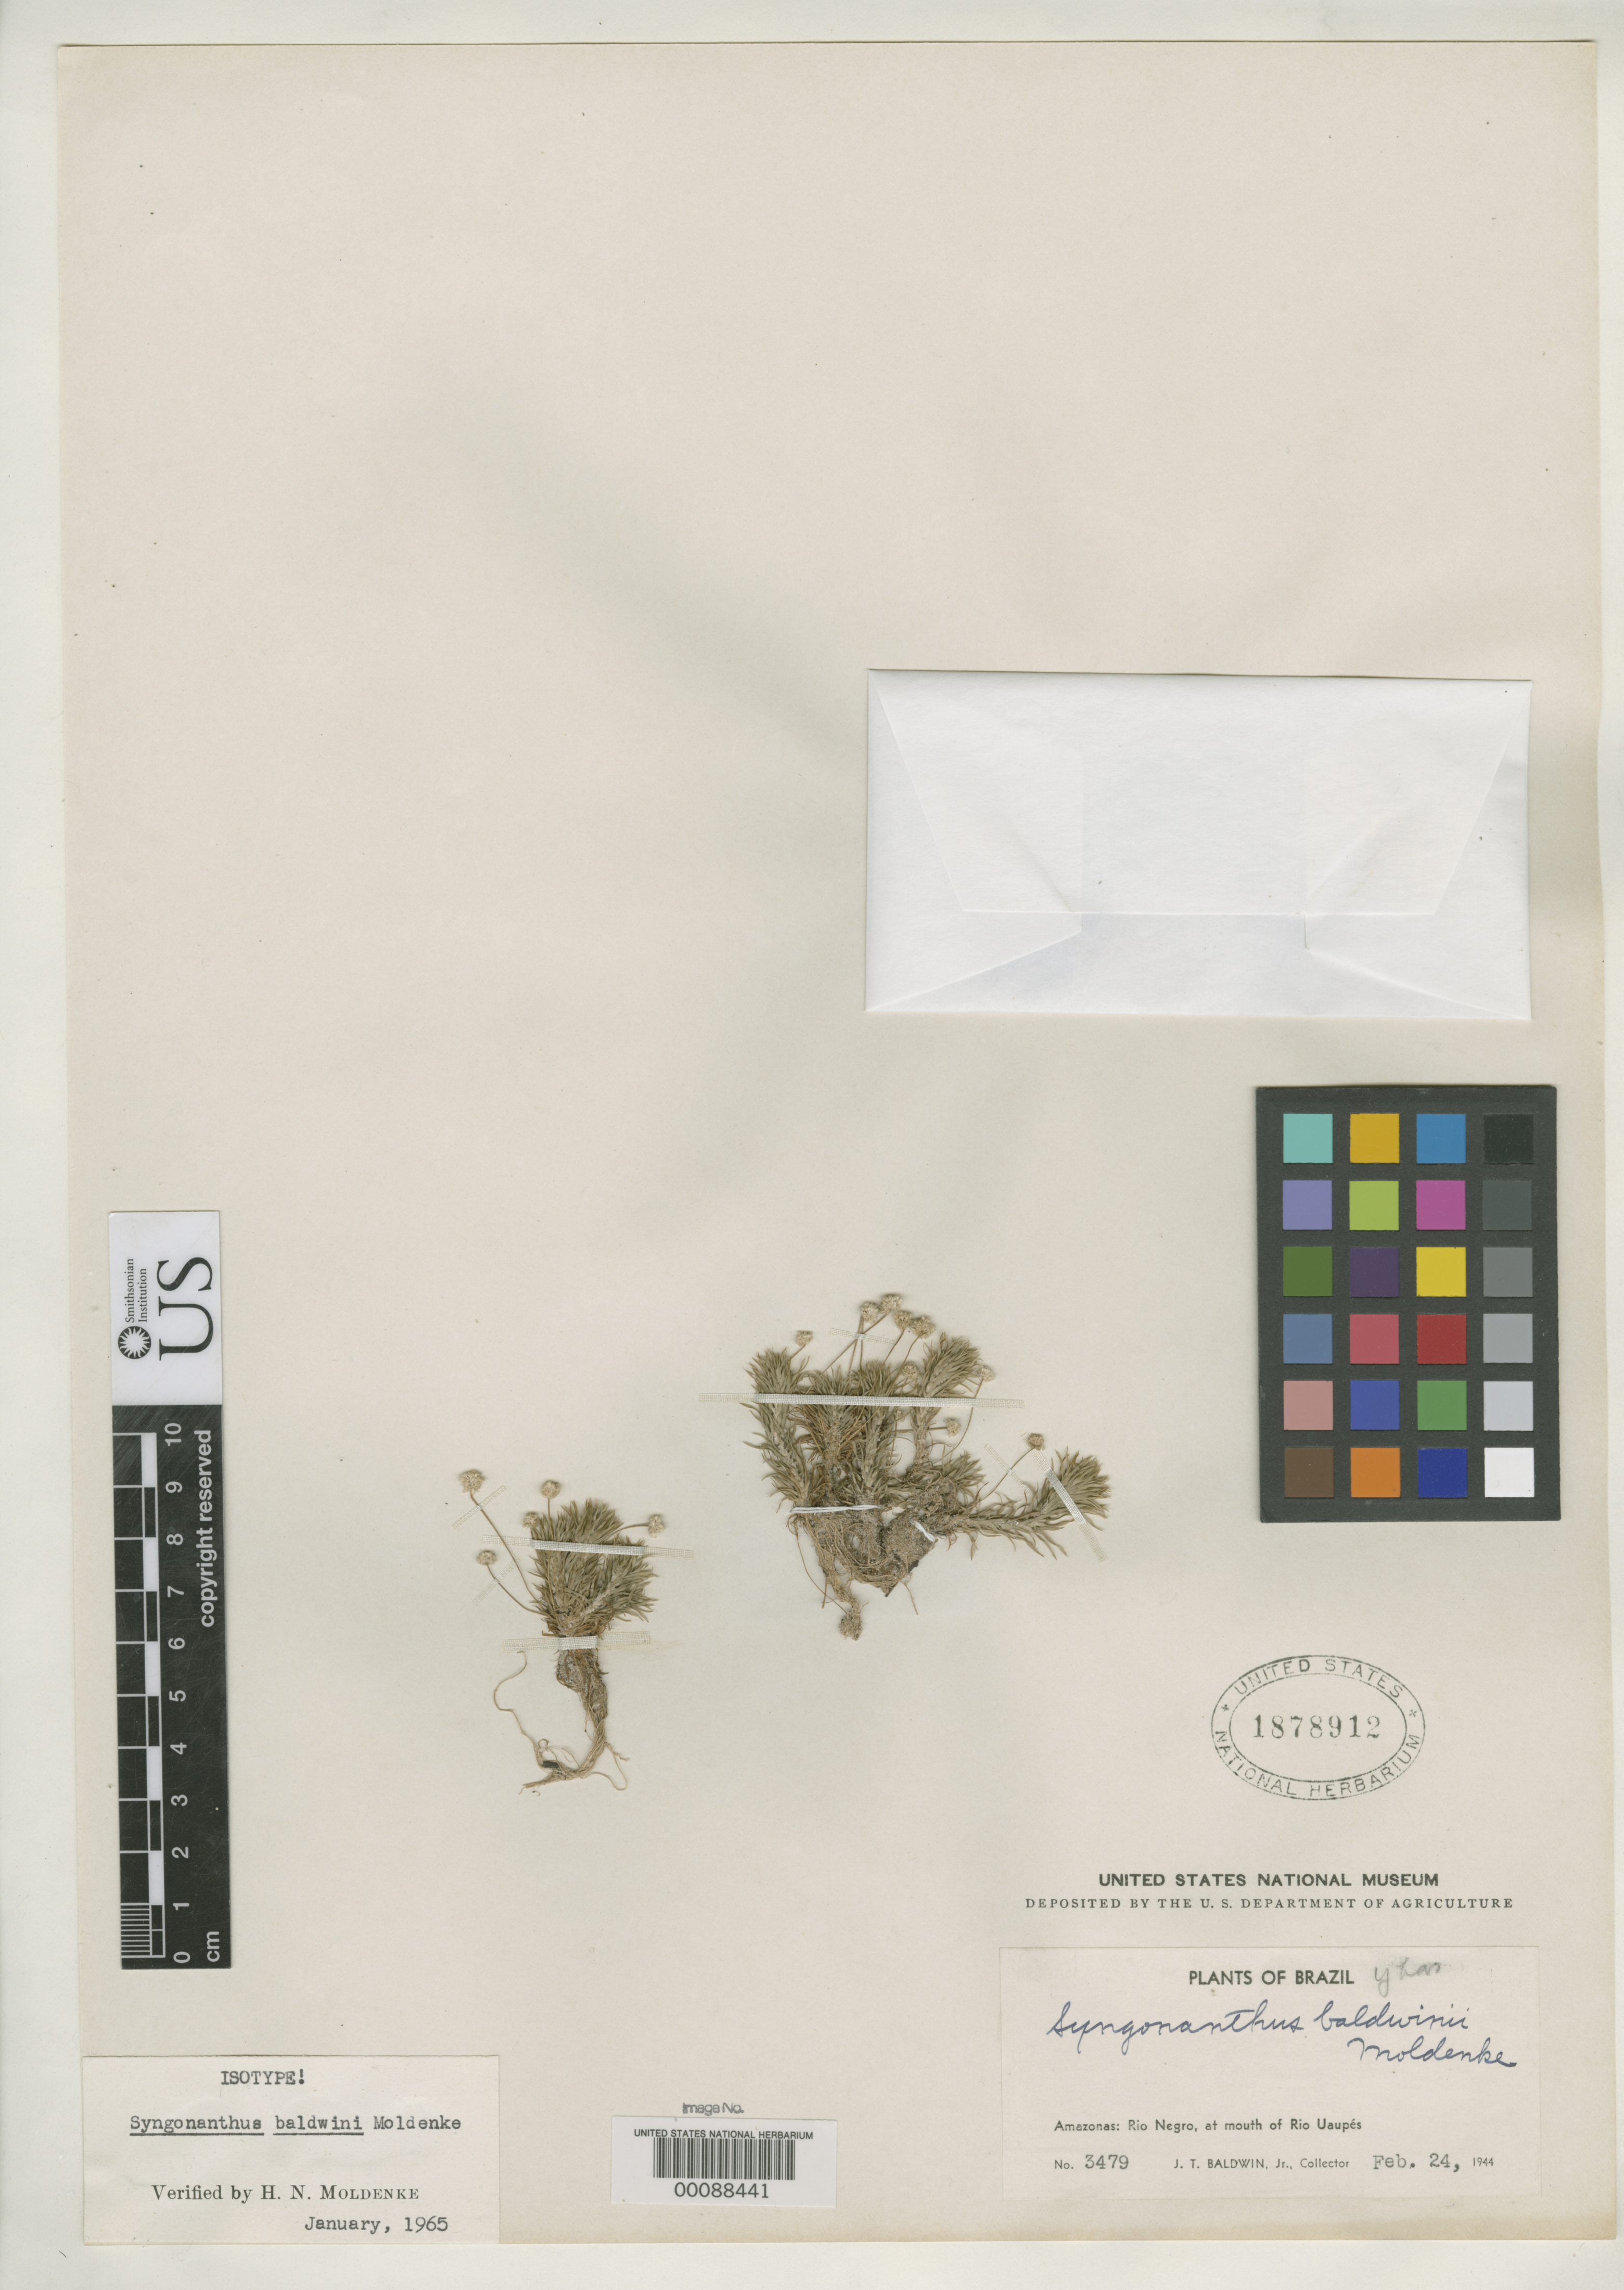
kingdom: Plantae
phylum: Tracheophyta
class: Liliopsida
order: Poales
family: Eriocaulaceae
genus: Syngonanthus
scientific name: Syngonanthus baldwinii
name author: Moldenke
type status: Isotype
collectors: J. T. Baldwin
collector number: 3479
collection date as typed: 24 Feb 1944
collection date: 1944-02-24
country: Brazil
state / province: Amazonas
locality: Rio Negro at mouth of Rio Uaupes.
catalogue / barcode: US 1878912